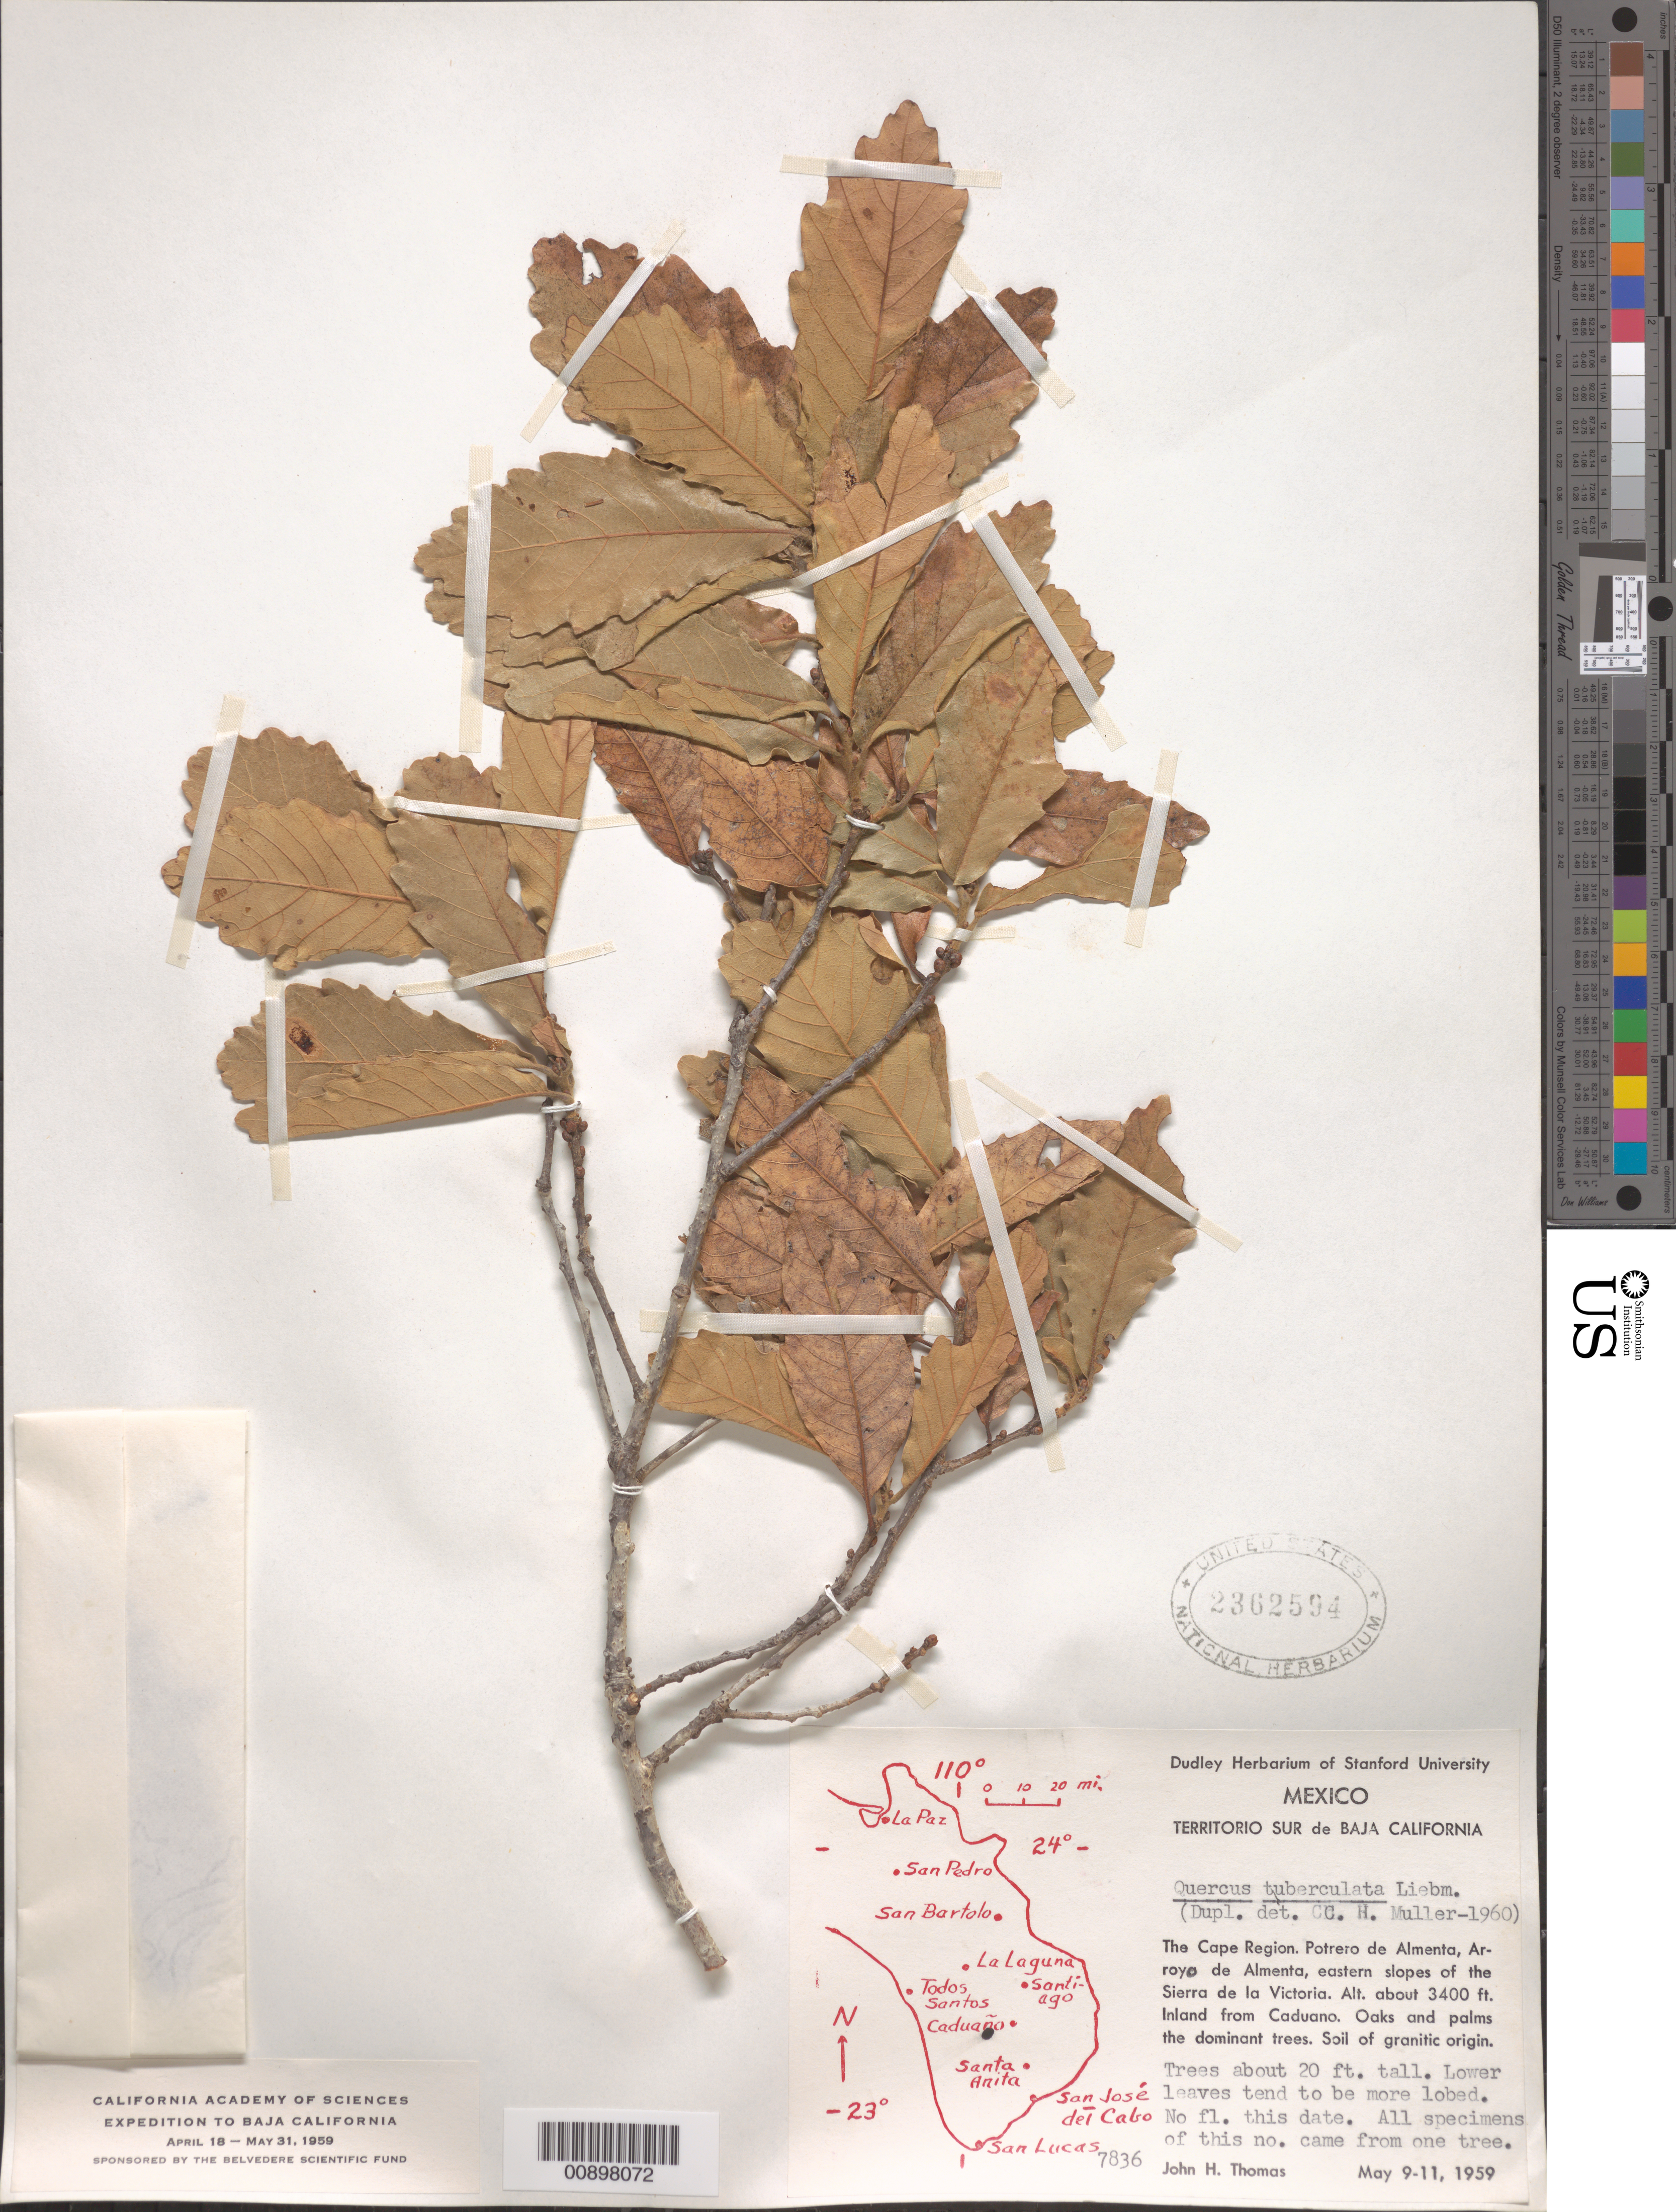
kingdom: Plantae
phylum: Tracheophyta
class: Magnoliopsida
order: Fagales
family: Fagaceae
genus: Quercus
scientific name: Quercus tuberculata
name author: Liebm.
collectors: J. H. Thomas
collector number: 7836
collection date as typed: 09 May 1959 to 11 May 1959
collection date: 1959-05-09/1959-05-11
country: Mexico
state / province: Baja California Sur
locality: The Cape Region. Potrero de Almenta, Arroyo de Almenta, eastern slopes of the Sierra de la Victoria. Inland from Caduano.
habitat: Oaks and palms the dominant trees. Soil of granitic origin.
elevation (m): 1036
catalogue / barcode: US 2362594